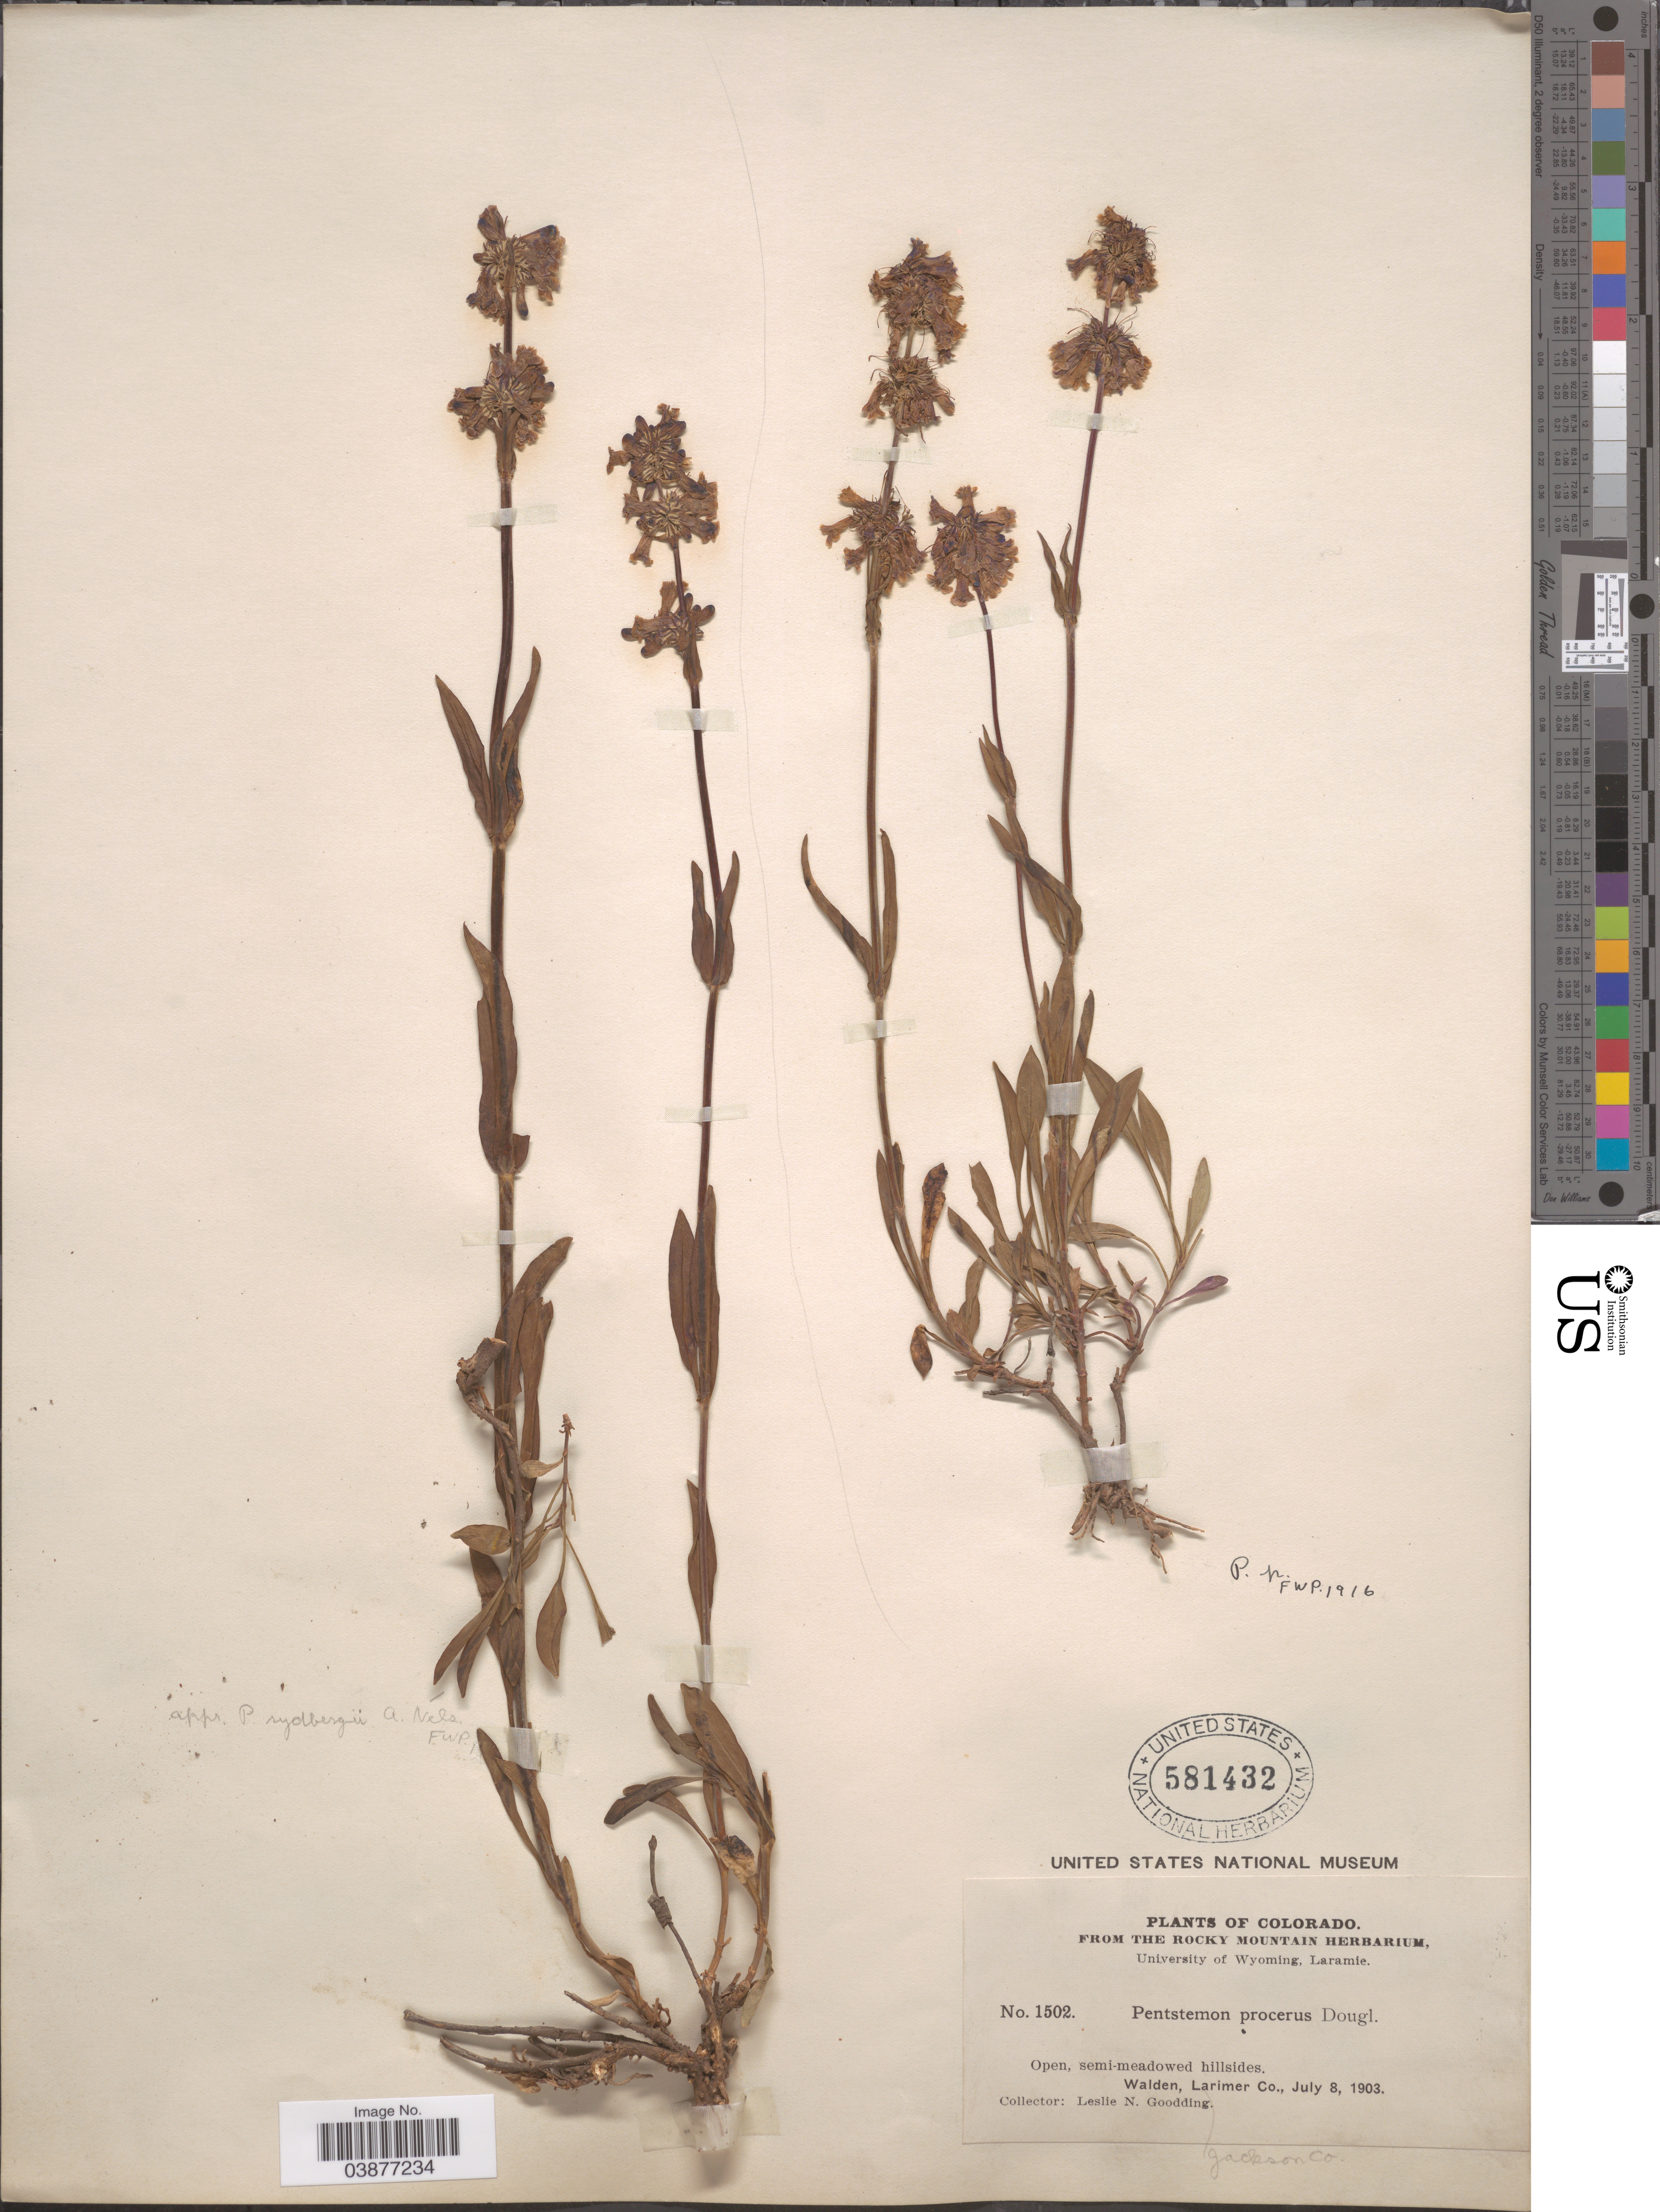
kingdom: Plantae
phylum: Tracheophyta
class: Magnoliopsida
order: Lamiales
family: Plantaginaceae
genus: Penstemon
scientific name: Penstemon procerus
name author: Douglas ex Graham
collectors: L. N. Goodding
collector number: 1502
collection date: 1903-07-08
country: United States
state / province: Colorado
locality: Semi-meadowed hillsides. Walden, Larimer Co. Jackson Co.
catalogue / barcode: US 581432